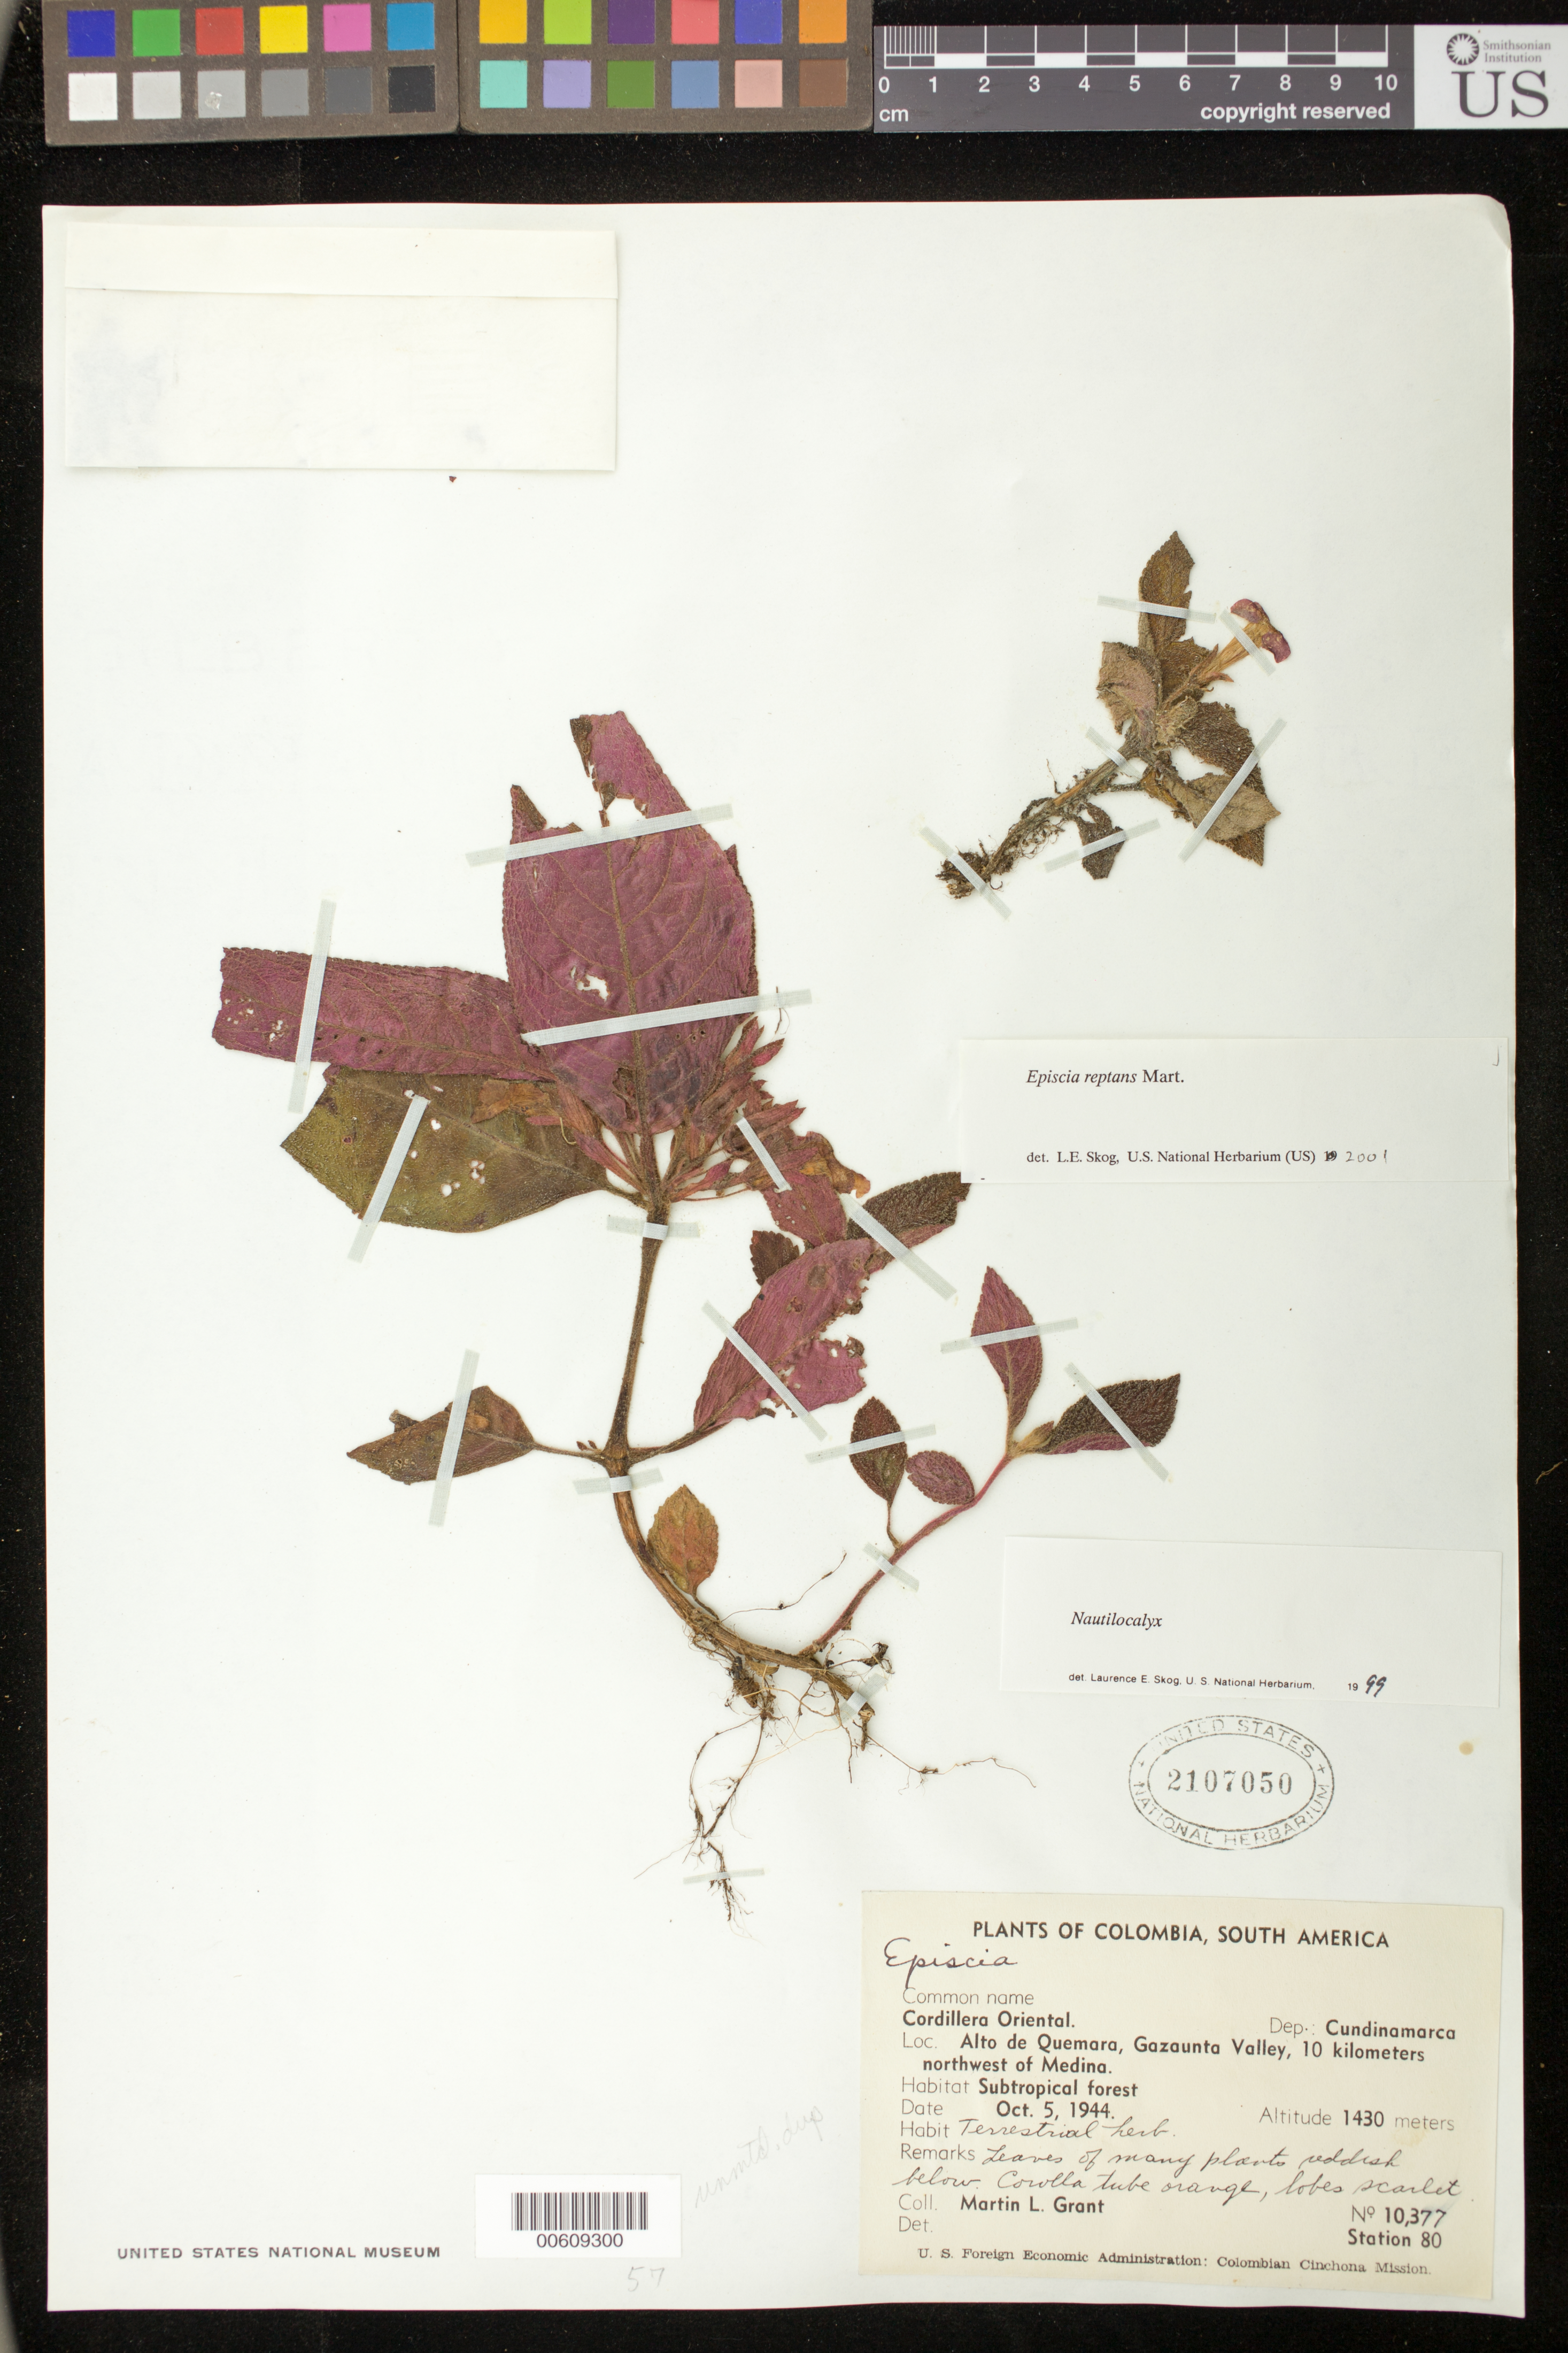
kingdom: Plantae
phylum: Tracheophyta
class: Magnoliopsida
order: Lamiales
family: Gesneriaceae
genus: Episcia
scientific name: Episcia reptans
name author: Mart.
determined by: Skog, Laurence E.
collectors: M. L. Grant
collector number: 10377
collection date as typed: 05 Oct 1944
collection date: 1944-10-05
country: Colombia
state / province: Cundinamarca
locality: Cordillera Oriental; Alto de Quemara, Gazaunta Valley, 10 km NW of Medina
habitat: Subtropical forest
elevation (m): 1430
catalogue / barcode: US 2107050